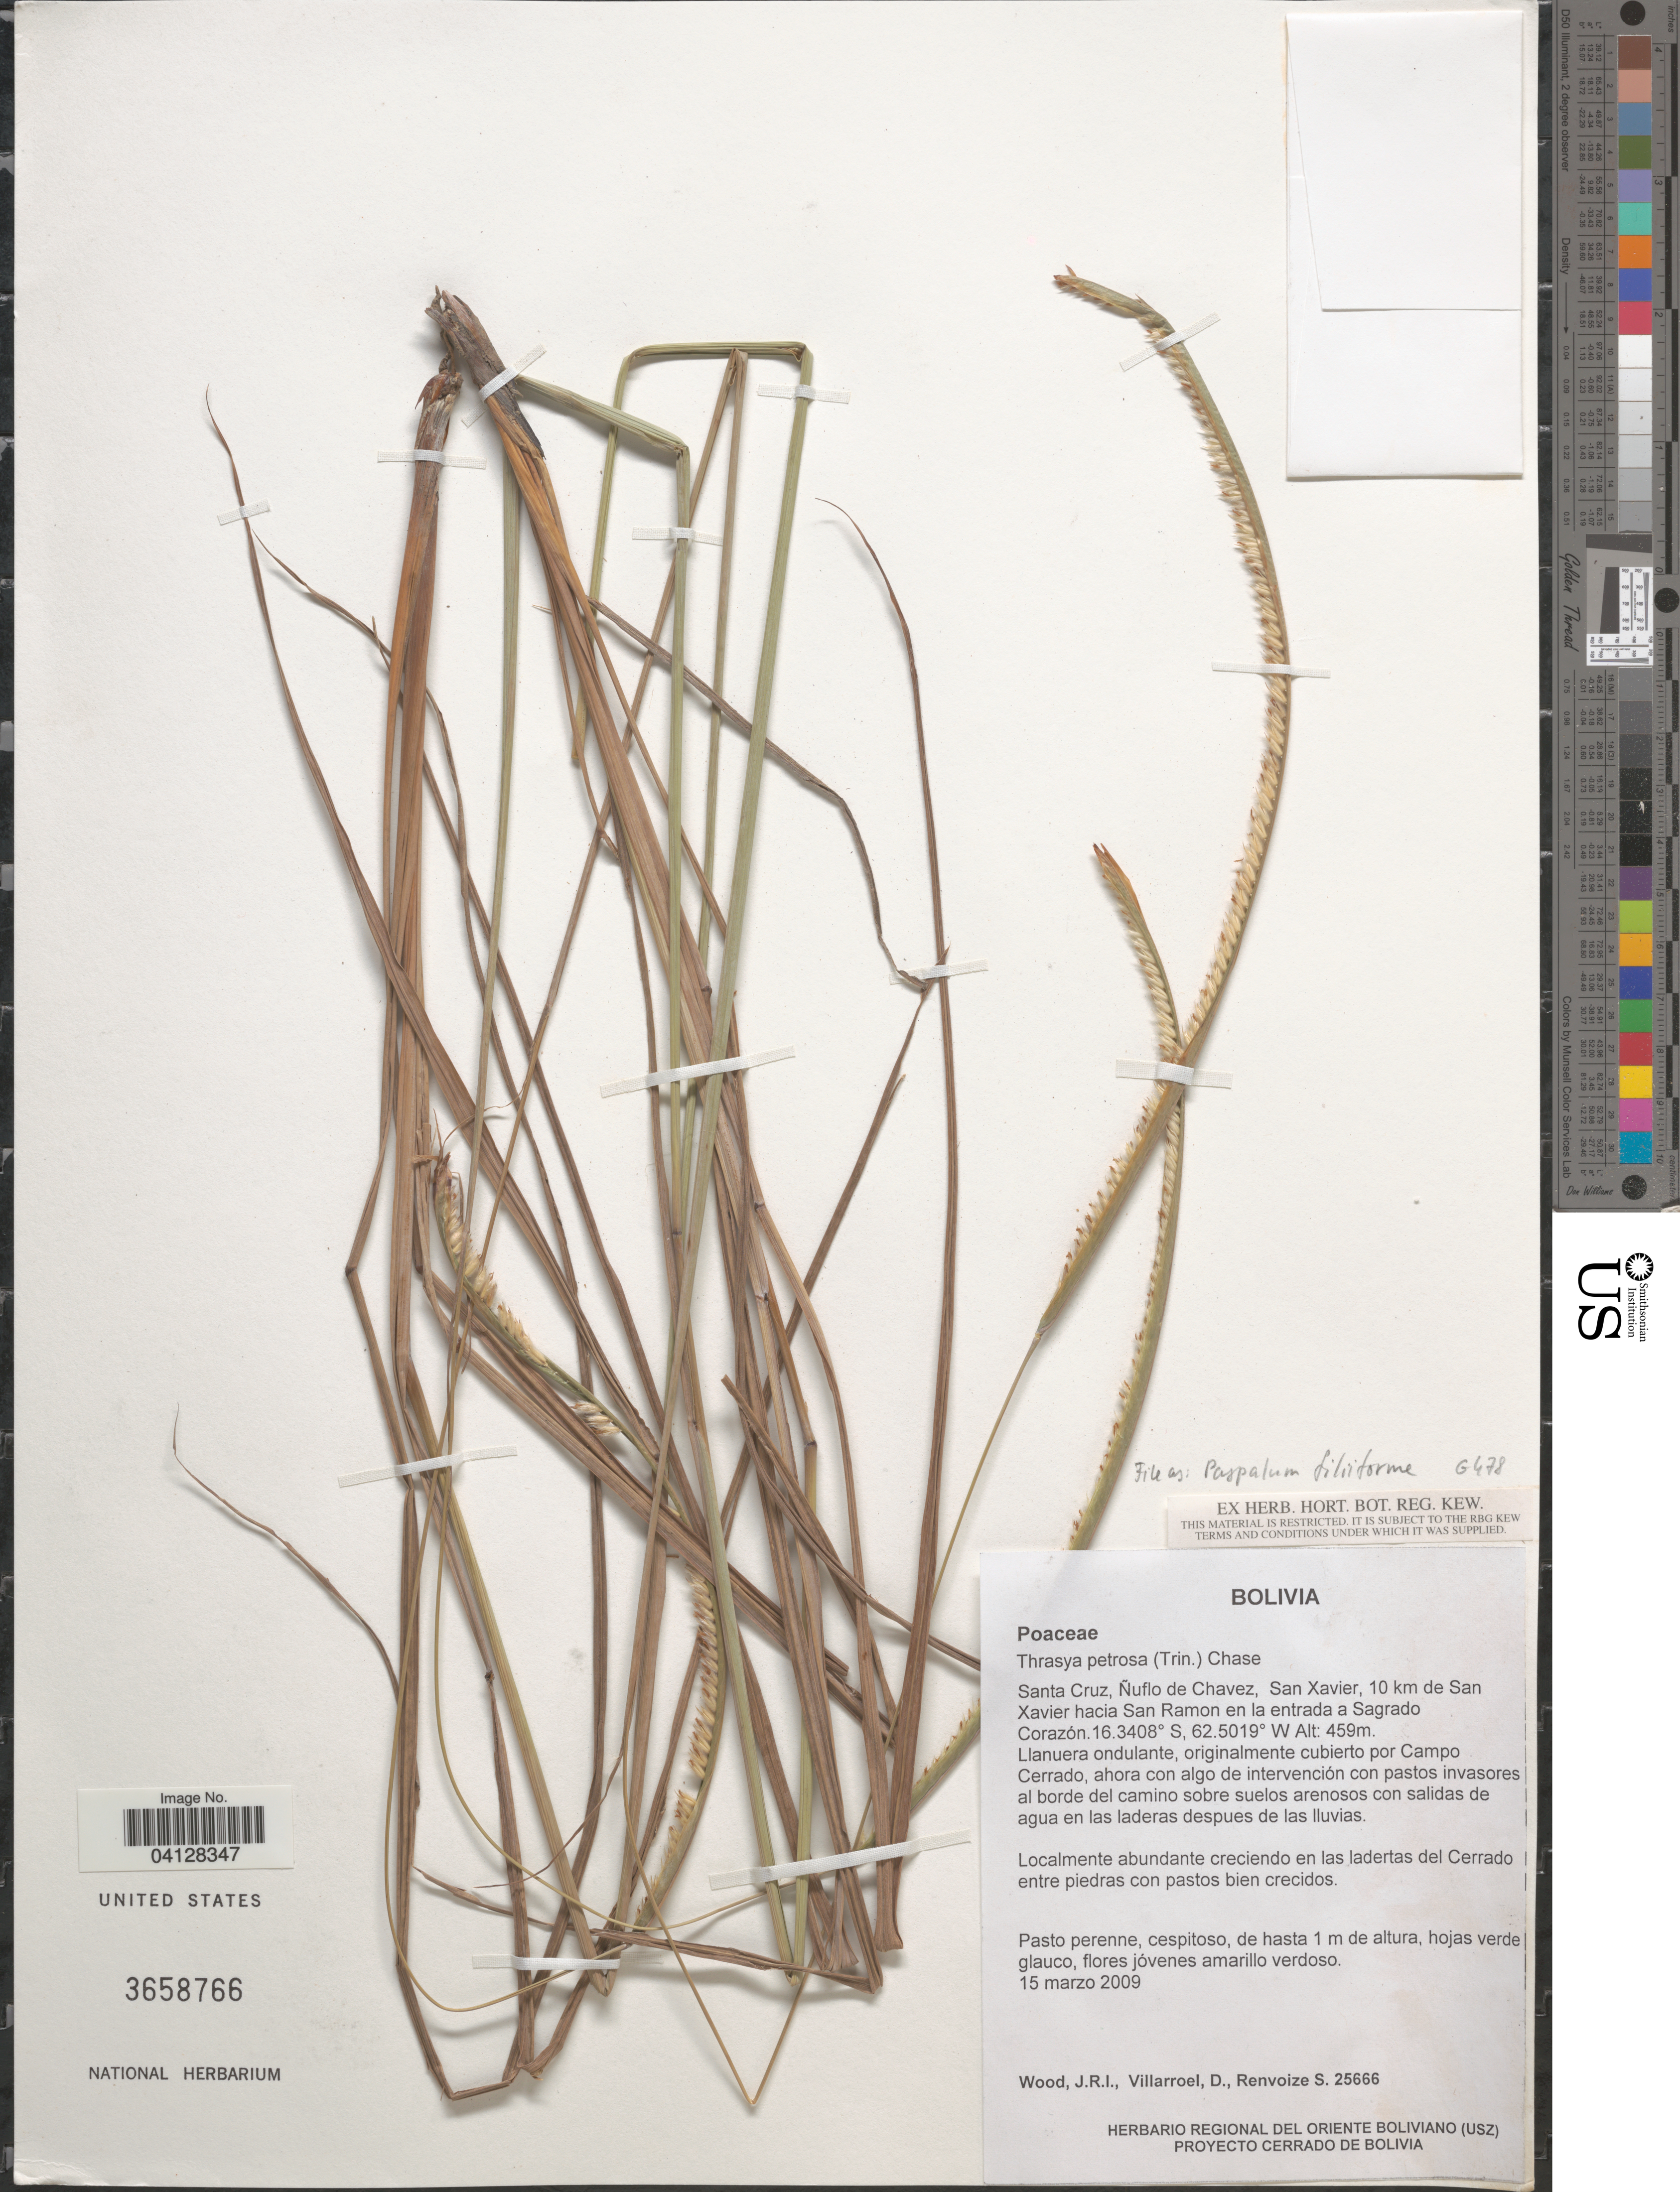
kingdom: Plantae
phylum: Tracheophyta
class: Liliopsida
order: Poales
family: Poaceae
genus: Thrasya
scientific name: Thrasya petrosa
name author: (Trin.) Chase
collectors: J. R. I. Wood, D. Villarroel & S. A. Renvoize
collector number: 25666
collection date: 2009-03-15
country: Bolivia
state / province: Santa Cruz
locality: Ñuflo de Chavez, San Xavier, 10 km de San Xavier hacia San Ramon en la entrada a Sagrada Corazón. Llanuera ondulante, originalmente cubierto por Campo Cerrado.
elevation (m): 459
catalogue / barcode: US 3658766